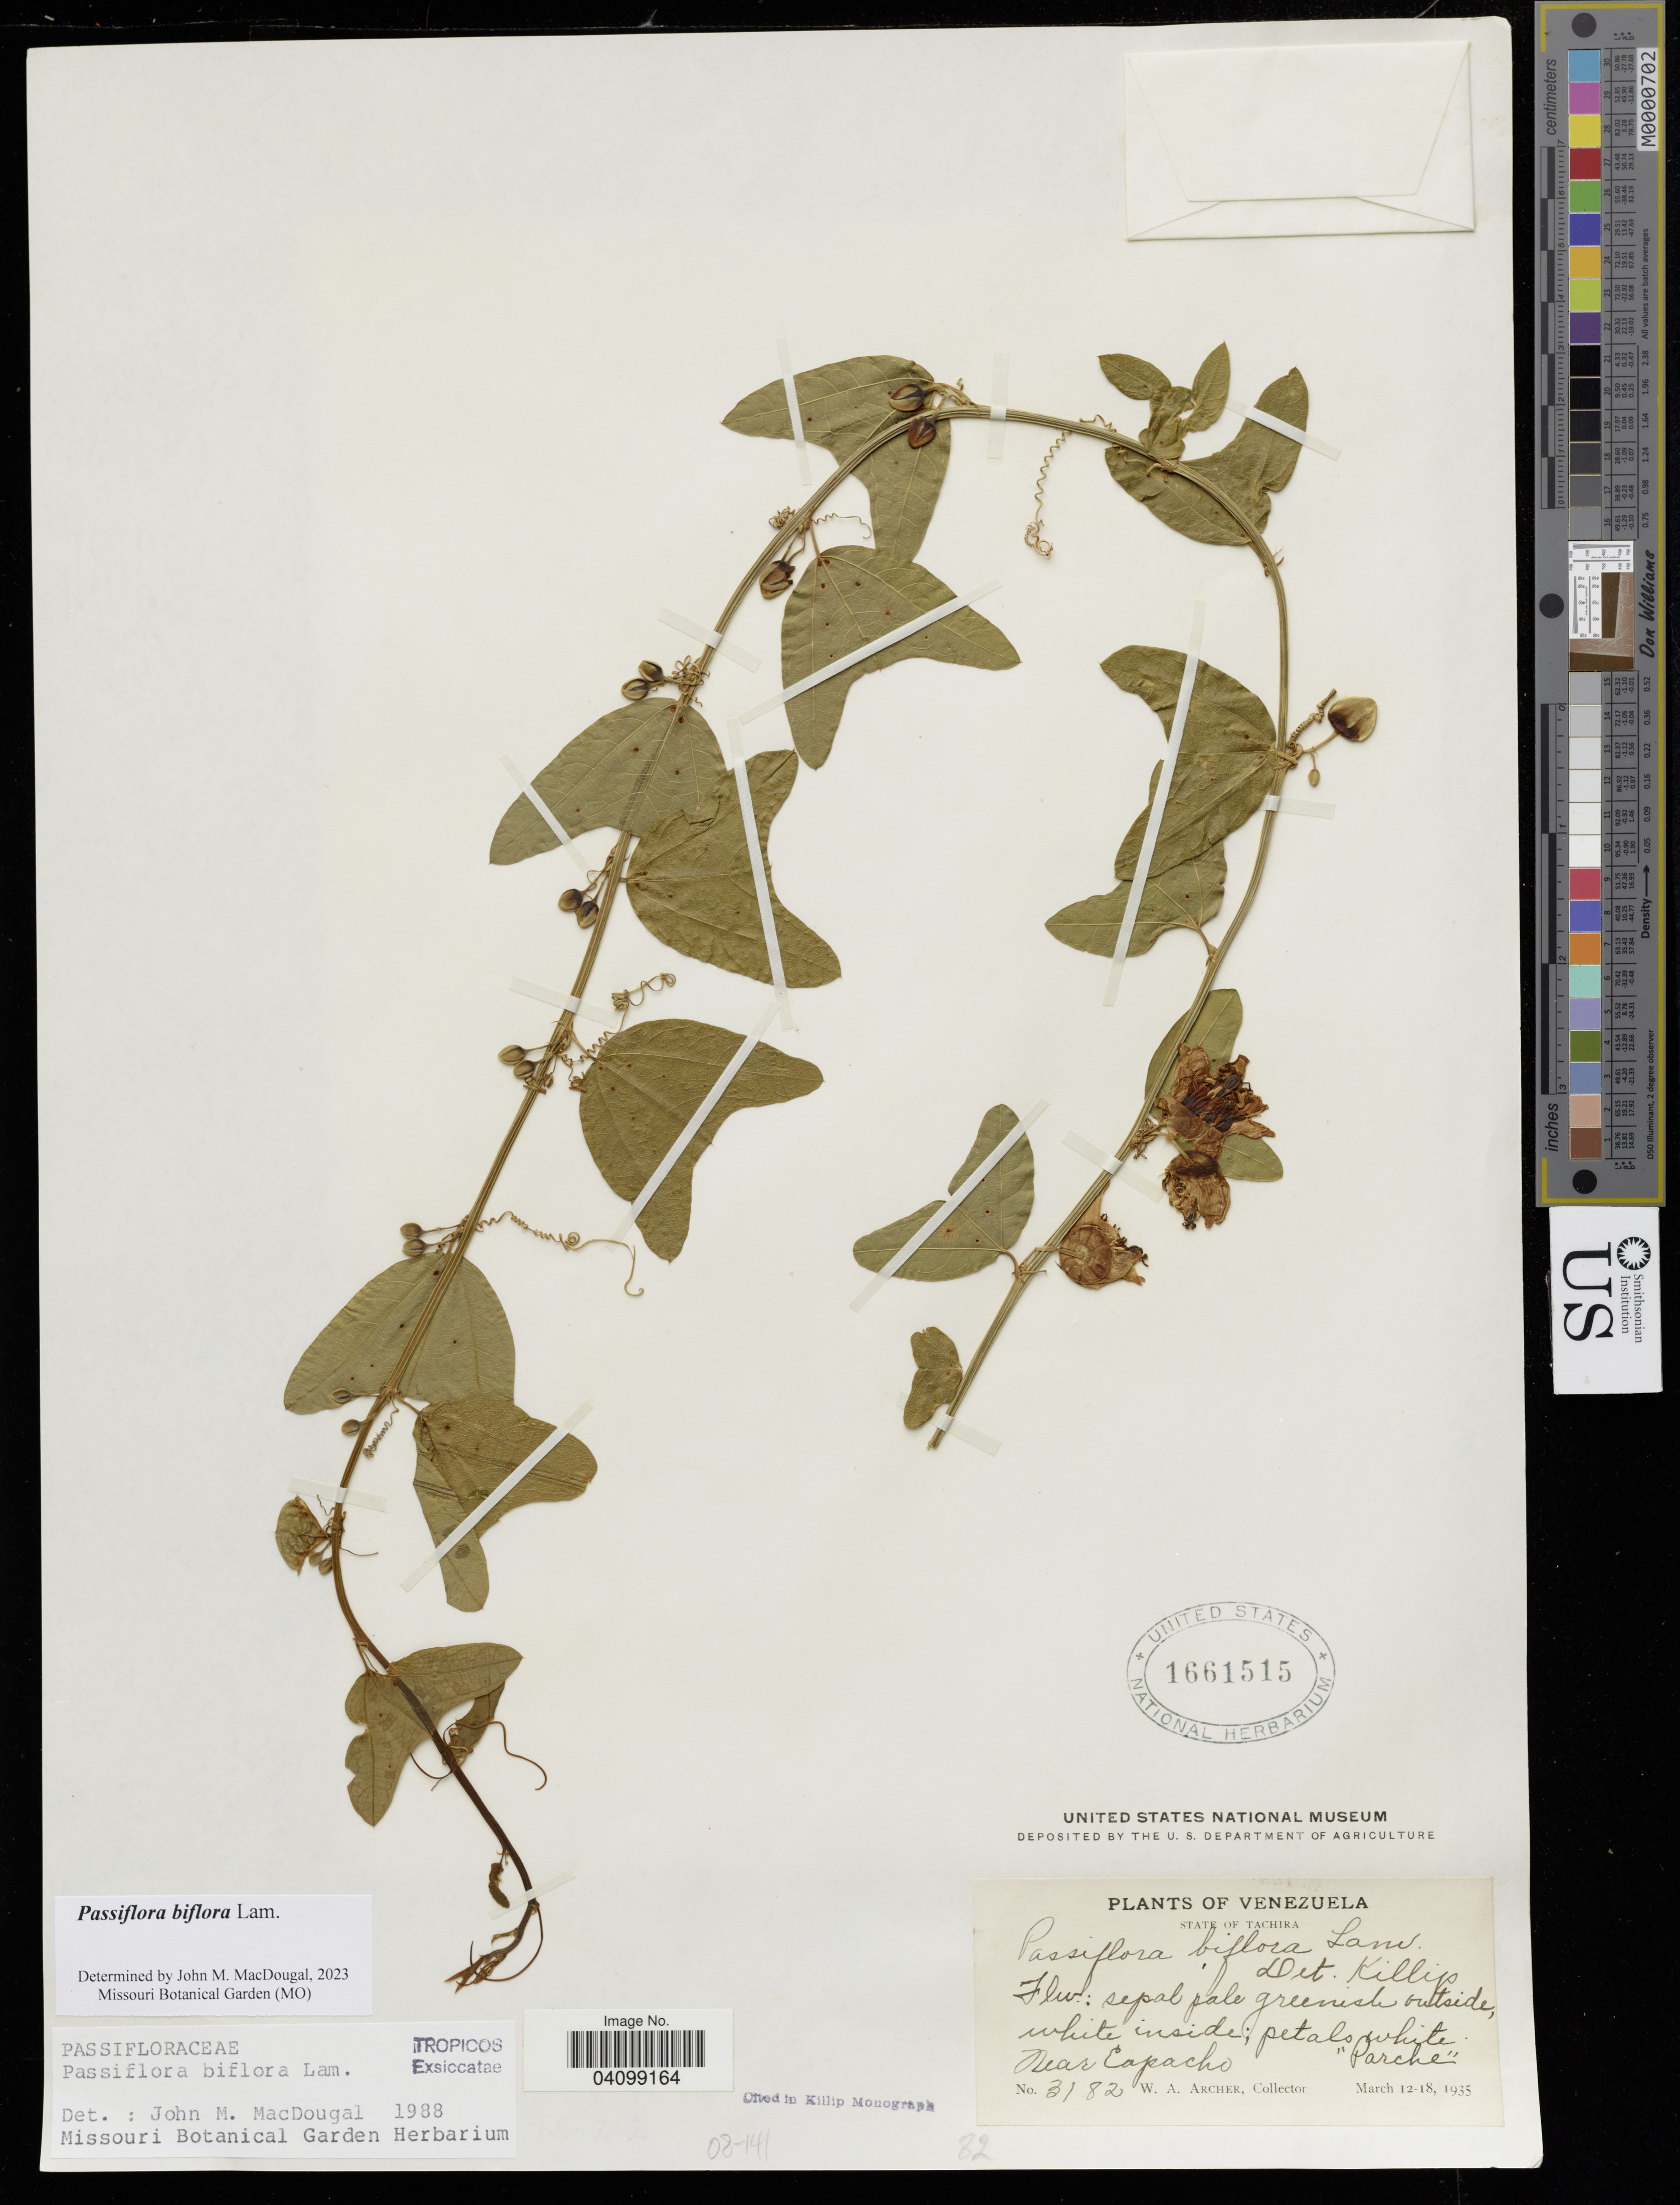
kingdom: Plantae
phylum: Tracheophyta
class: Magnoliopsida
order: Malpighiales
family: Passifloraceae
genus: Passiflora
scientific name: Passiflora biflora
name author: Lam.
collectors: W. Archer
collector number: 3182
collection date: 1935-03-12/1935-03-18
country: Venezuela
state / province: Tachira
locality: Near Capacho.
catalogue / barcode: US 1661515